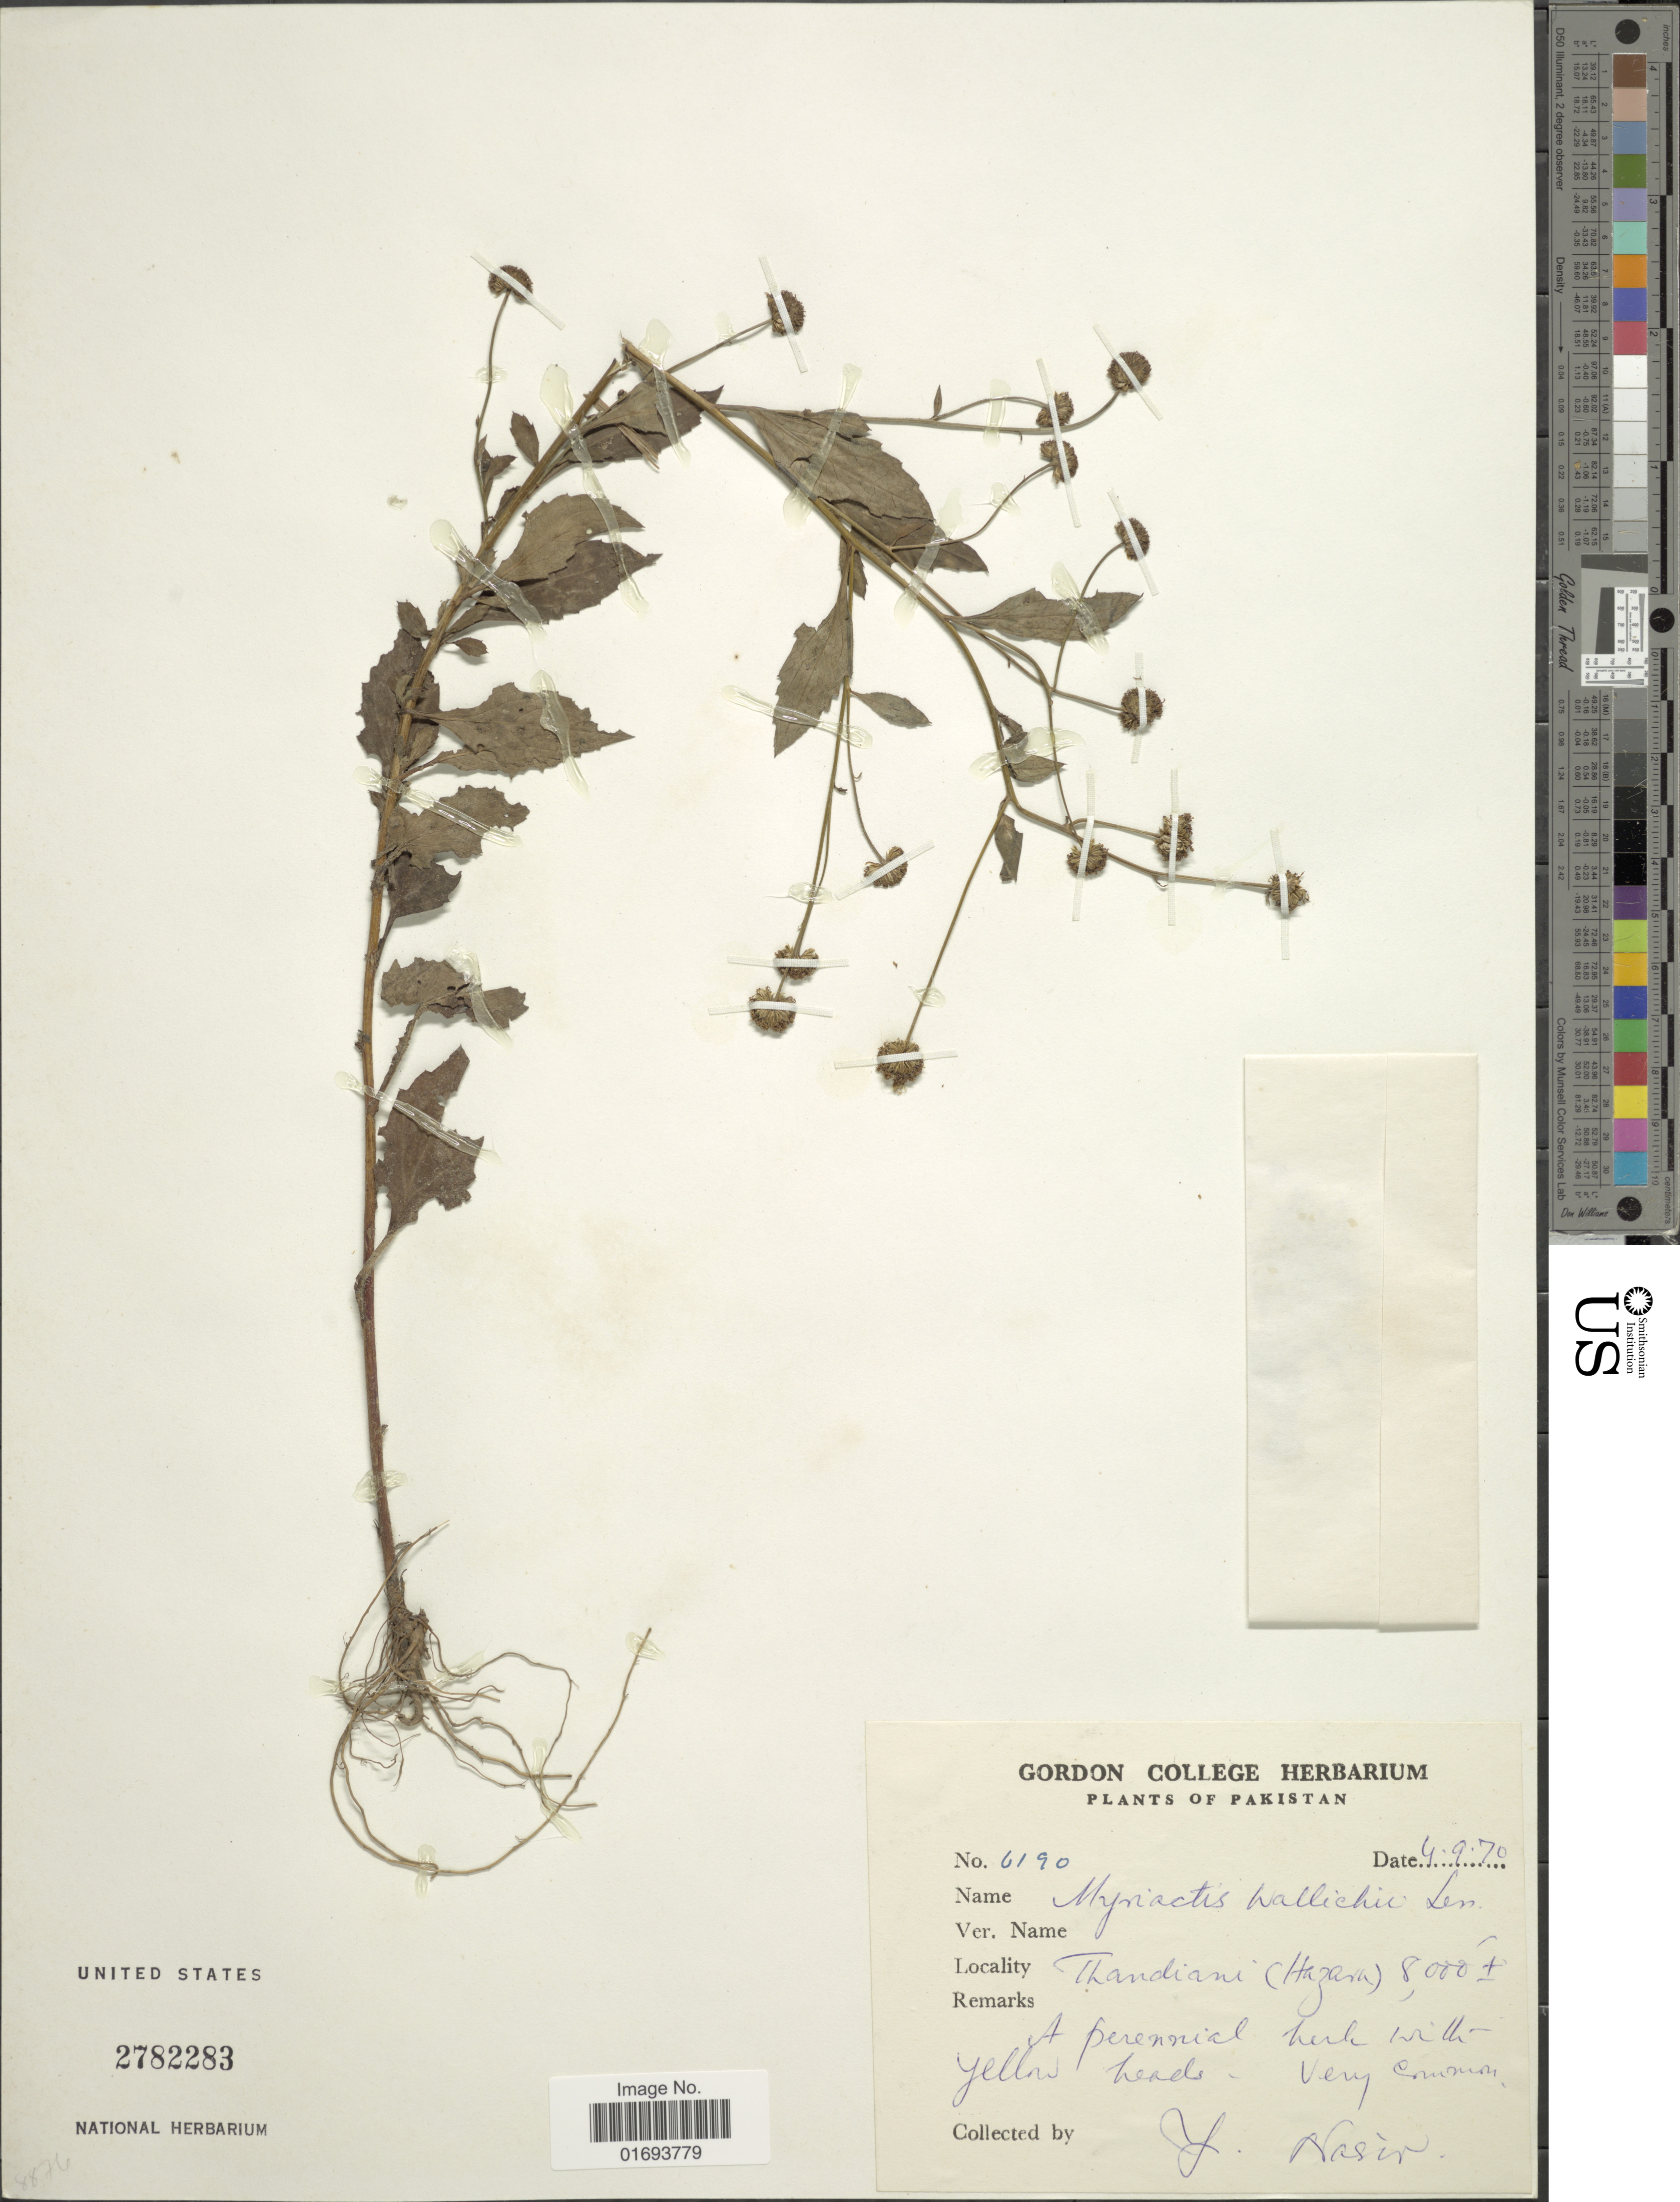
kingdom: Plantae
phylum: Tracheophyta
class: Magnoliopsida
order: Asterales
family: Asteraceae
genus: Myriactis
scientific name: Myriactis wallichii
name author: Less.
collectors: Y. Nasir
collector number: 6190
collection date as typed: Transcribed d/m/y: 4/9/70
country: Pakistan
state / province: Khyber Pakhtunkhwa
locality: Pakistan. Thandiani (Hazara)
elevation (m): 2438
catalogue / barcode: US 2782283